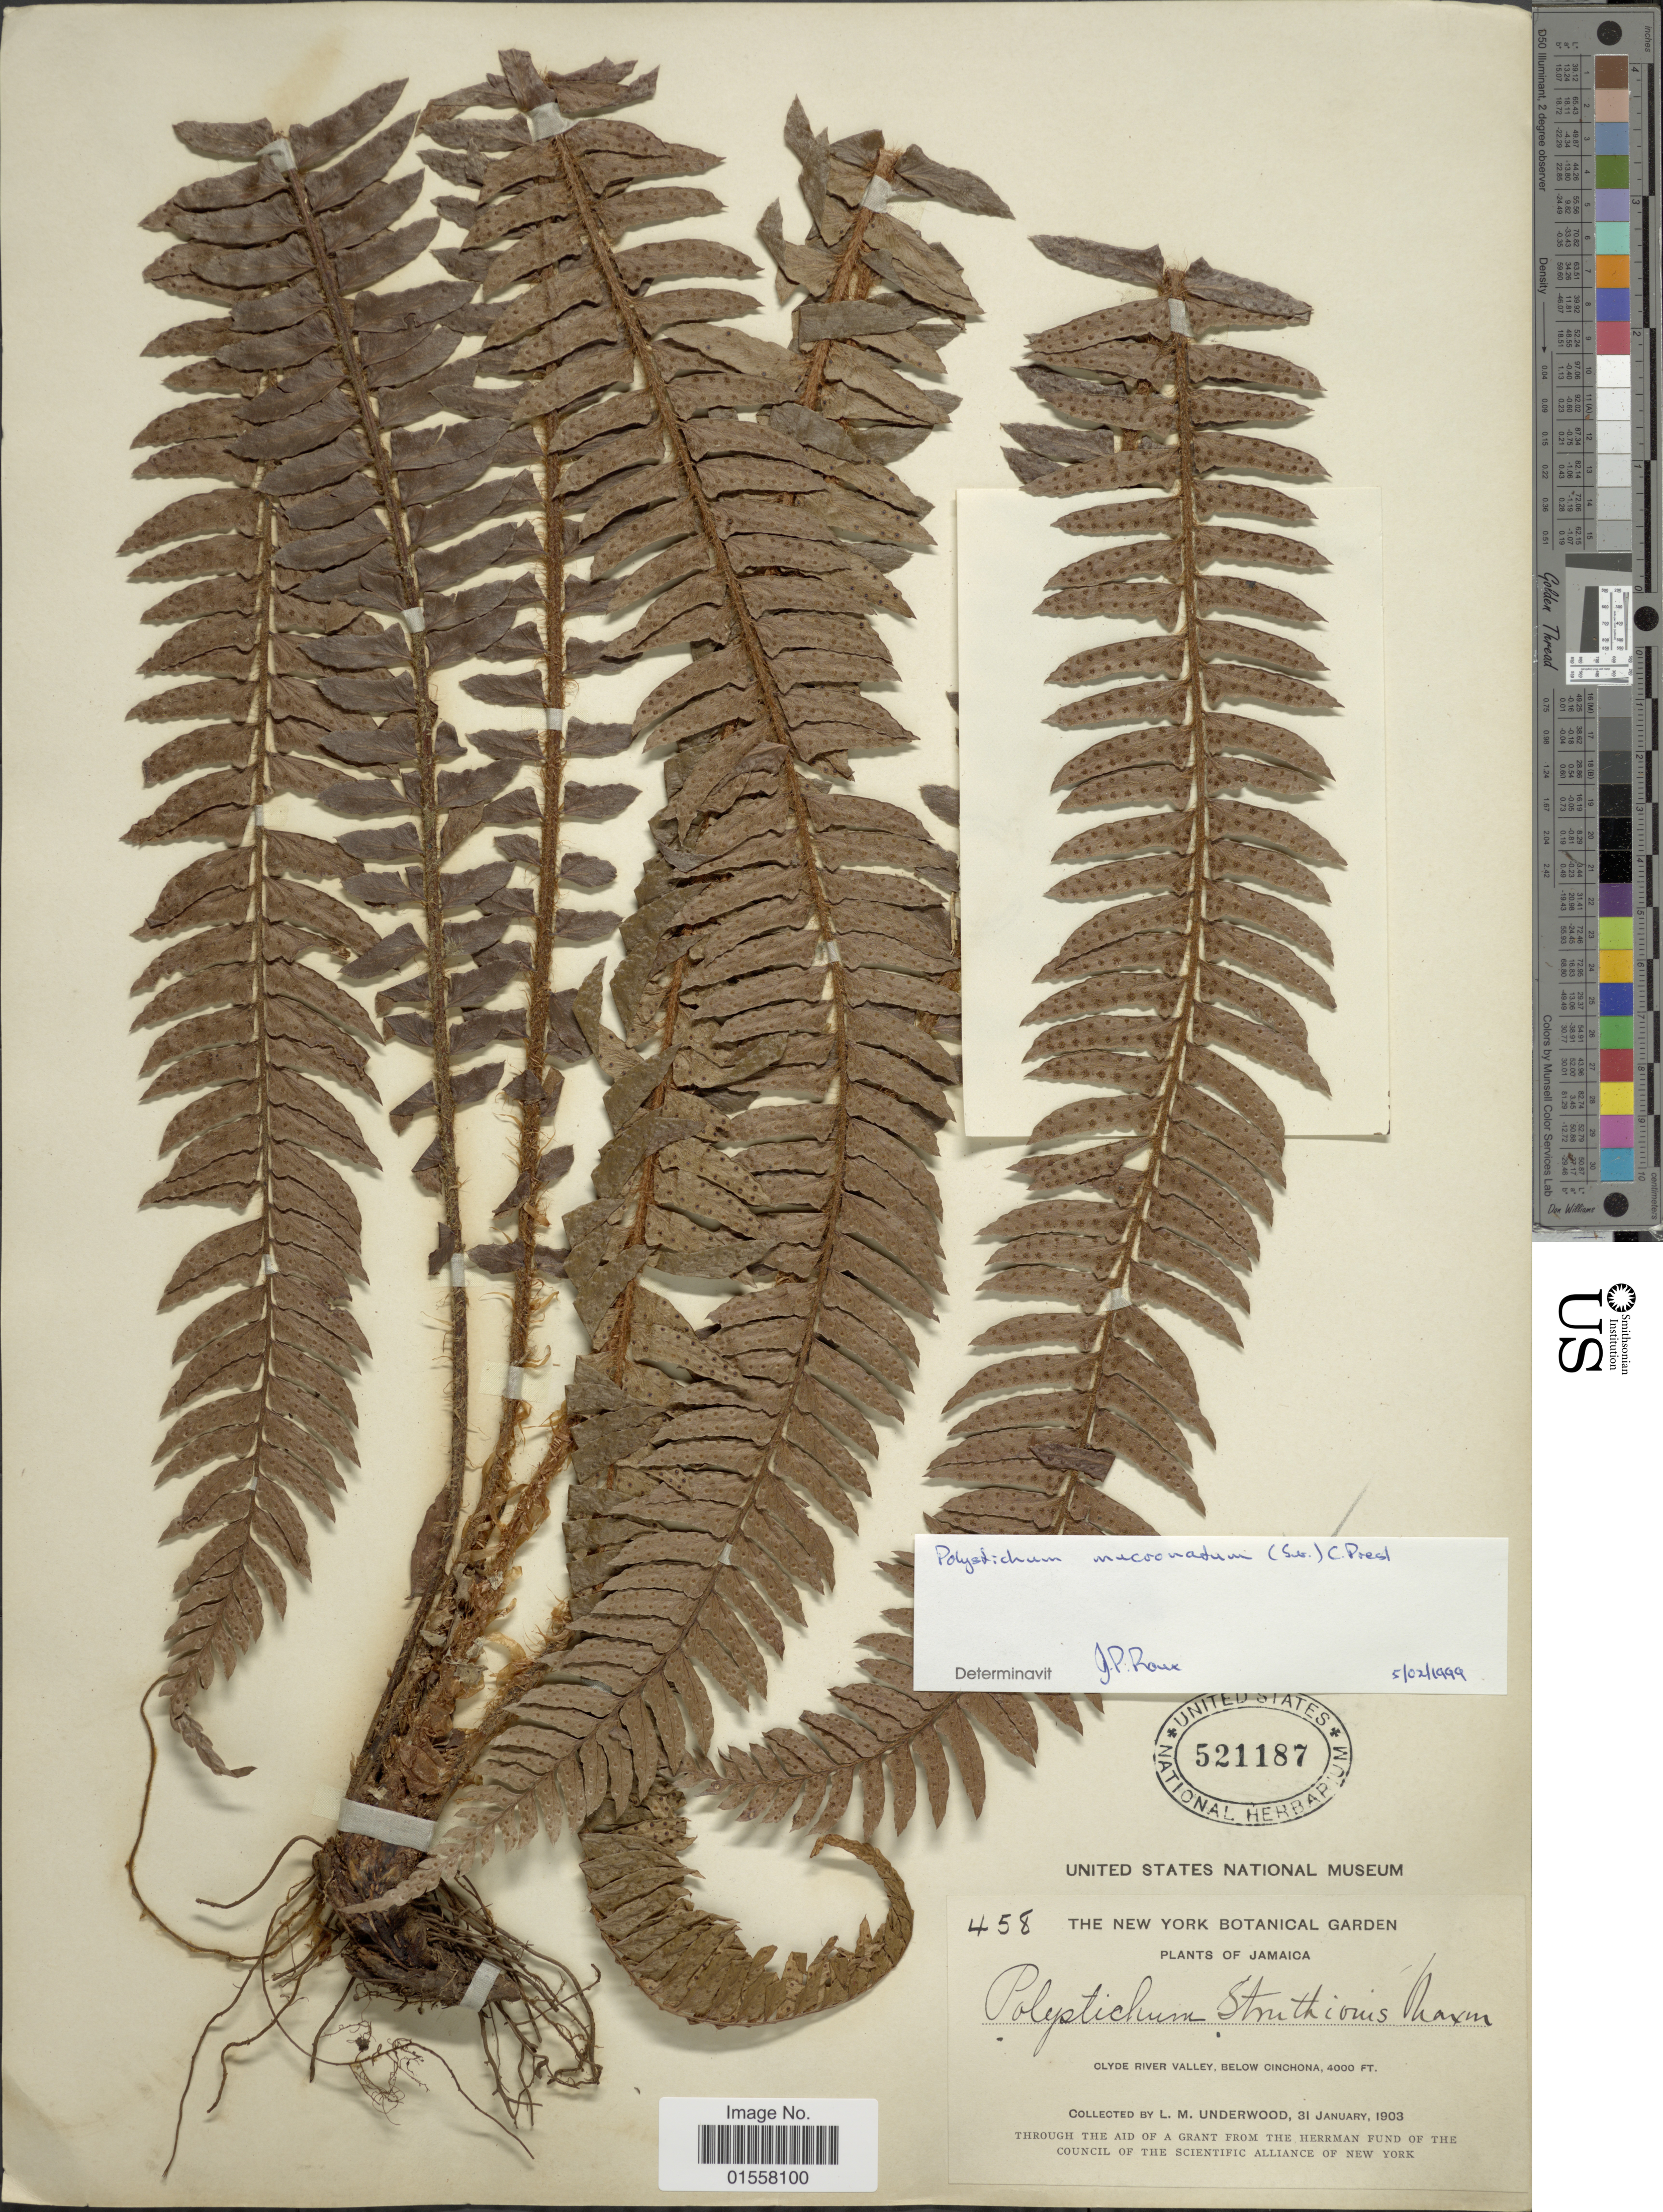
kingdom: Plantae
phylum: Tracheophyta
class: Polypodiopsida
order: Polypodiales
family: Dryopteridaceae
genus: Polystichum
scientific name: Polystichum mucronatum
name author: (Sw.) C. Presl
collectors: L. M. Underwood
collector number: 458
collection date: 1903-01-31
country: Jamaica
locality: Clyde River Valley, below Cinchona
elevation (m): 1219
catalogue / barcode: US 521187